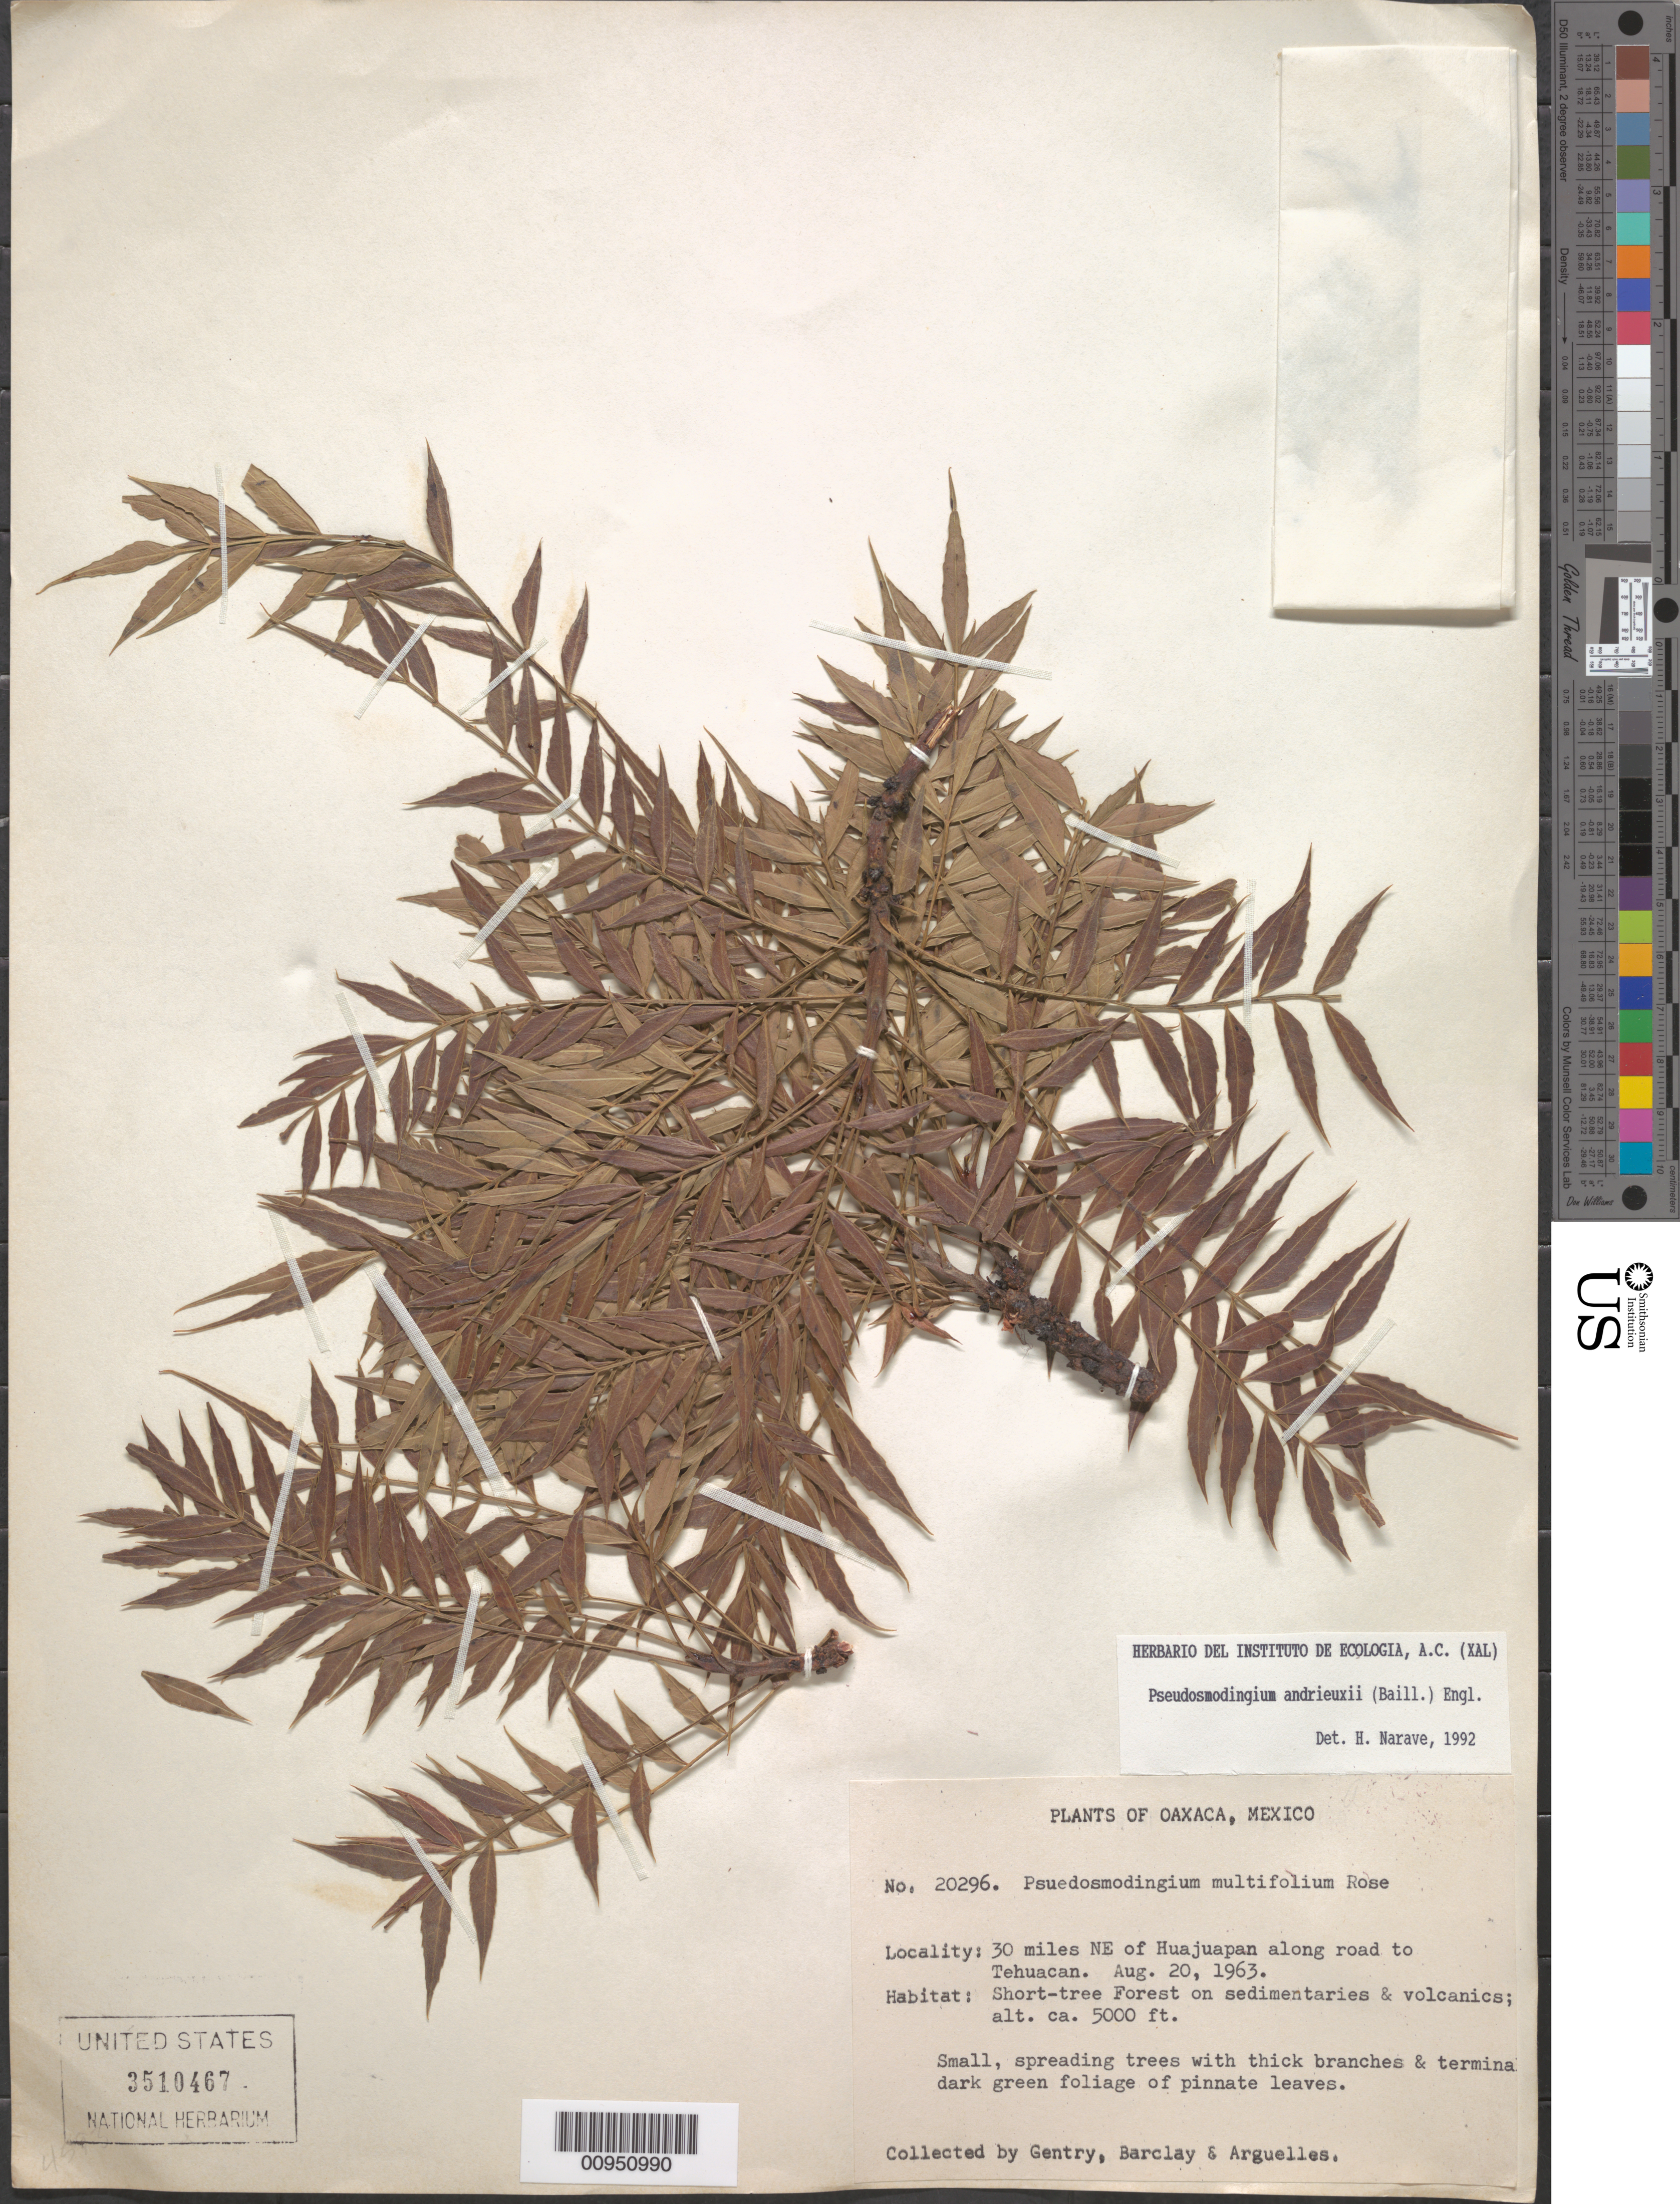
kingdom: Plantae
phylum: Tracheophyta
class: Magnoliopsida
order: Sapindales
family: Anacardiaceae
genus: Pseudosmodingium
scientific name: Pseudosmodingium andrieuxii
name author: (Baill.) Engl.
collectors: H. S. Gentry, A. S. Barclay & J. Arguelles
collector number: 20296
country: Mexico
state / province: Oaxaca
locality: NE of Huajuapan along road to Tehuacan.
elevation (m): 1524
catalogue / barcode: US 3510467